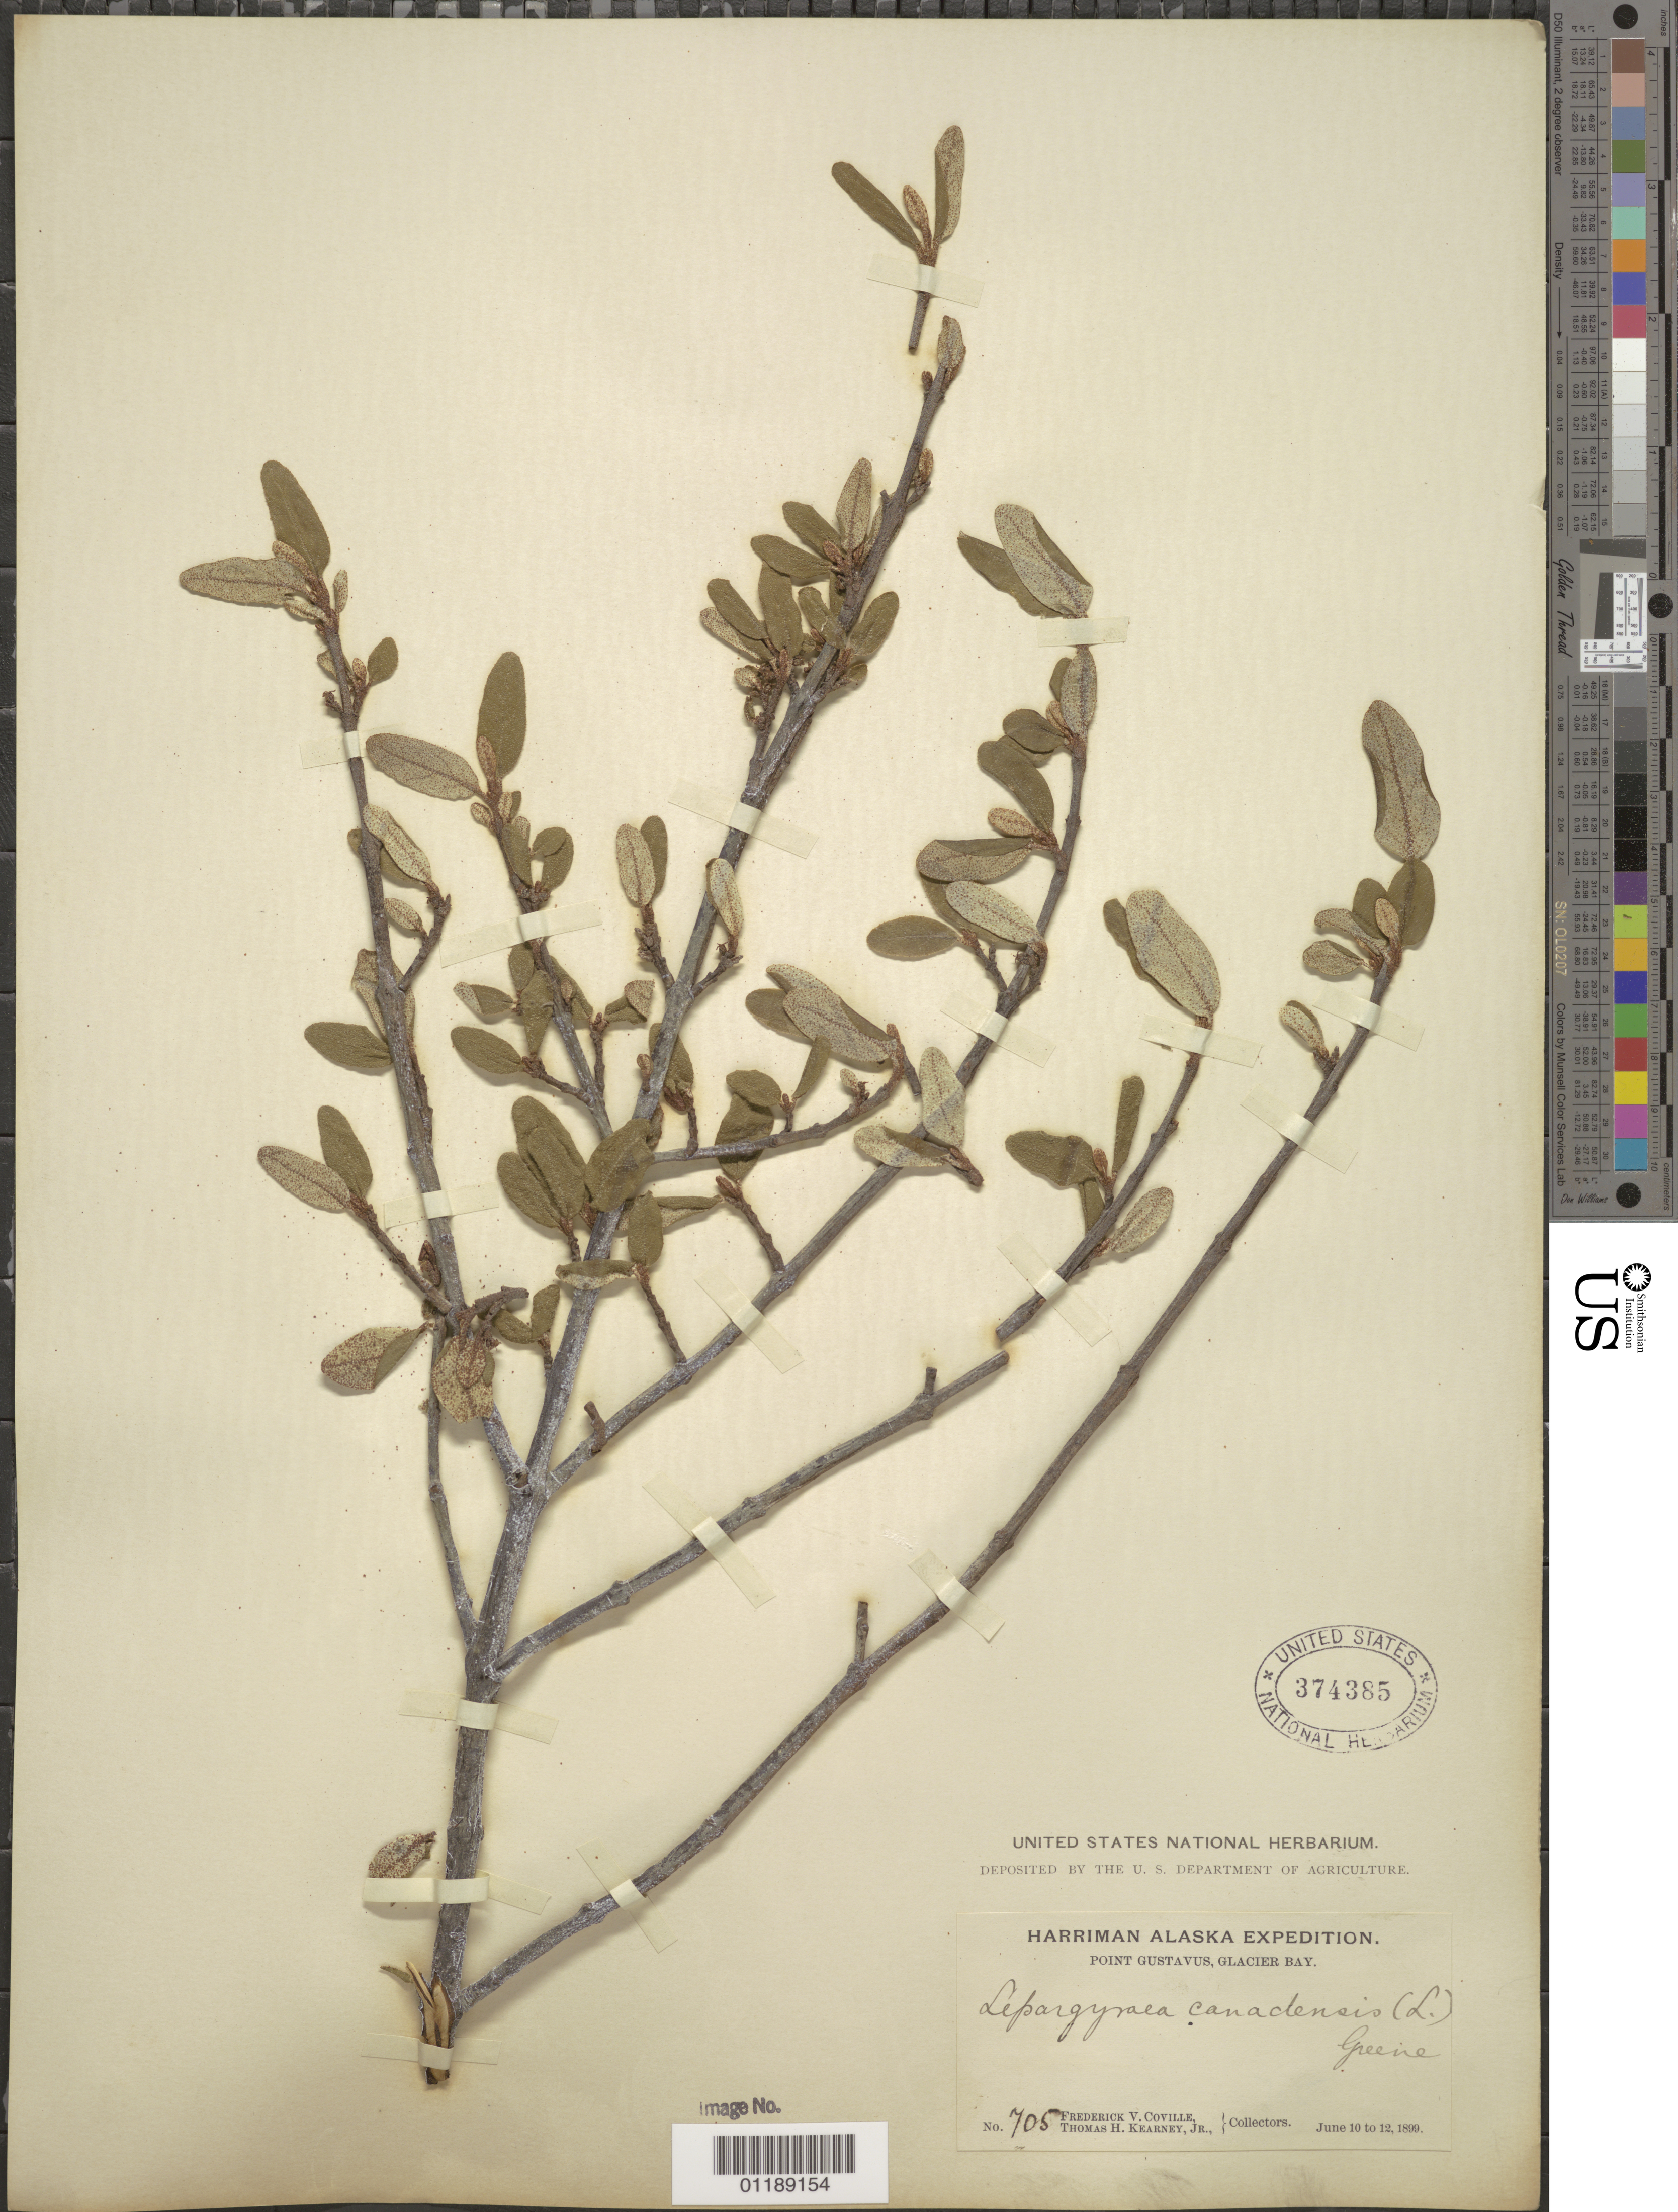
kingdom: Plantae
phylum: Tracheophyta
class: Magnoliopsida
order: Rosales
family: Elaeagnaceae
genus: Shepherdia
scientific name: Shepherdia canadensis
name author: (L.) Nutt.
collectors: F. V. Coville & T. H. Kearney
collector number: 705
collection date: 1899-06-10/1899-06-12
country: United States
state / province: Alaska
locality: Point Gustavus, Glacier Bay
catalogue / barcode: US 374385